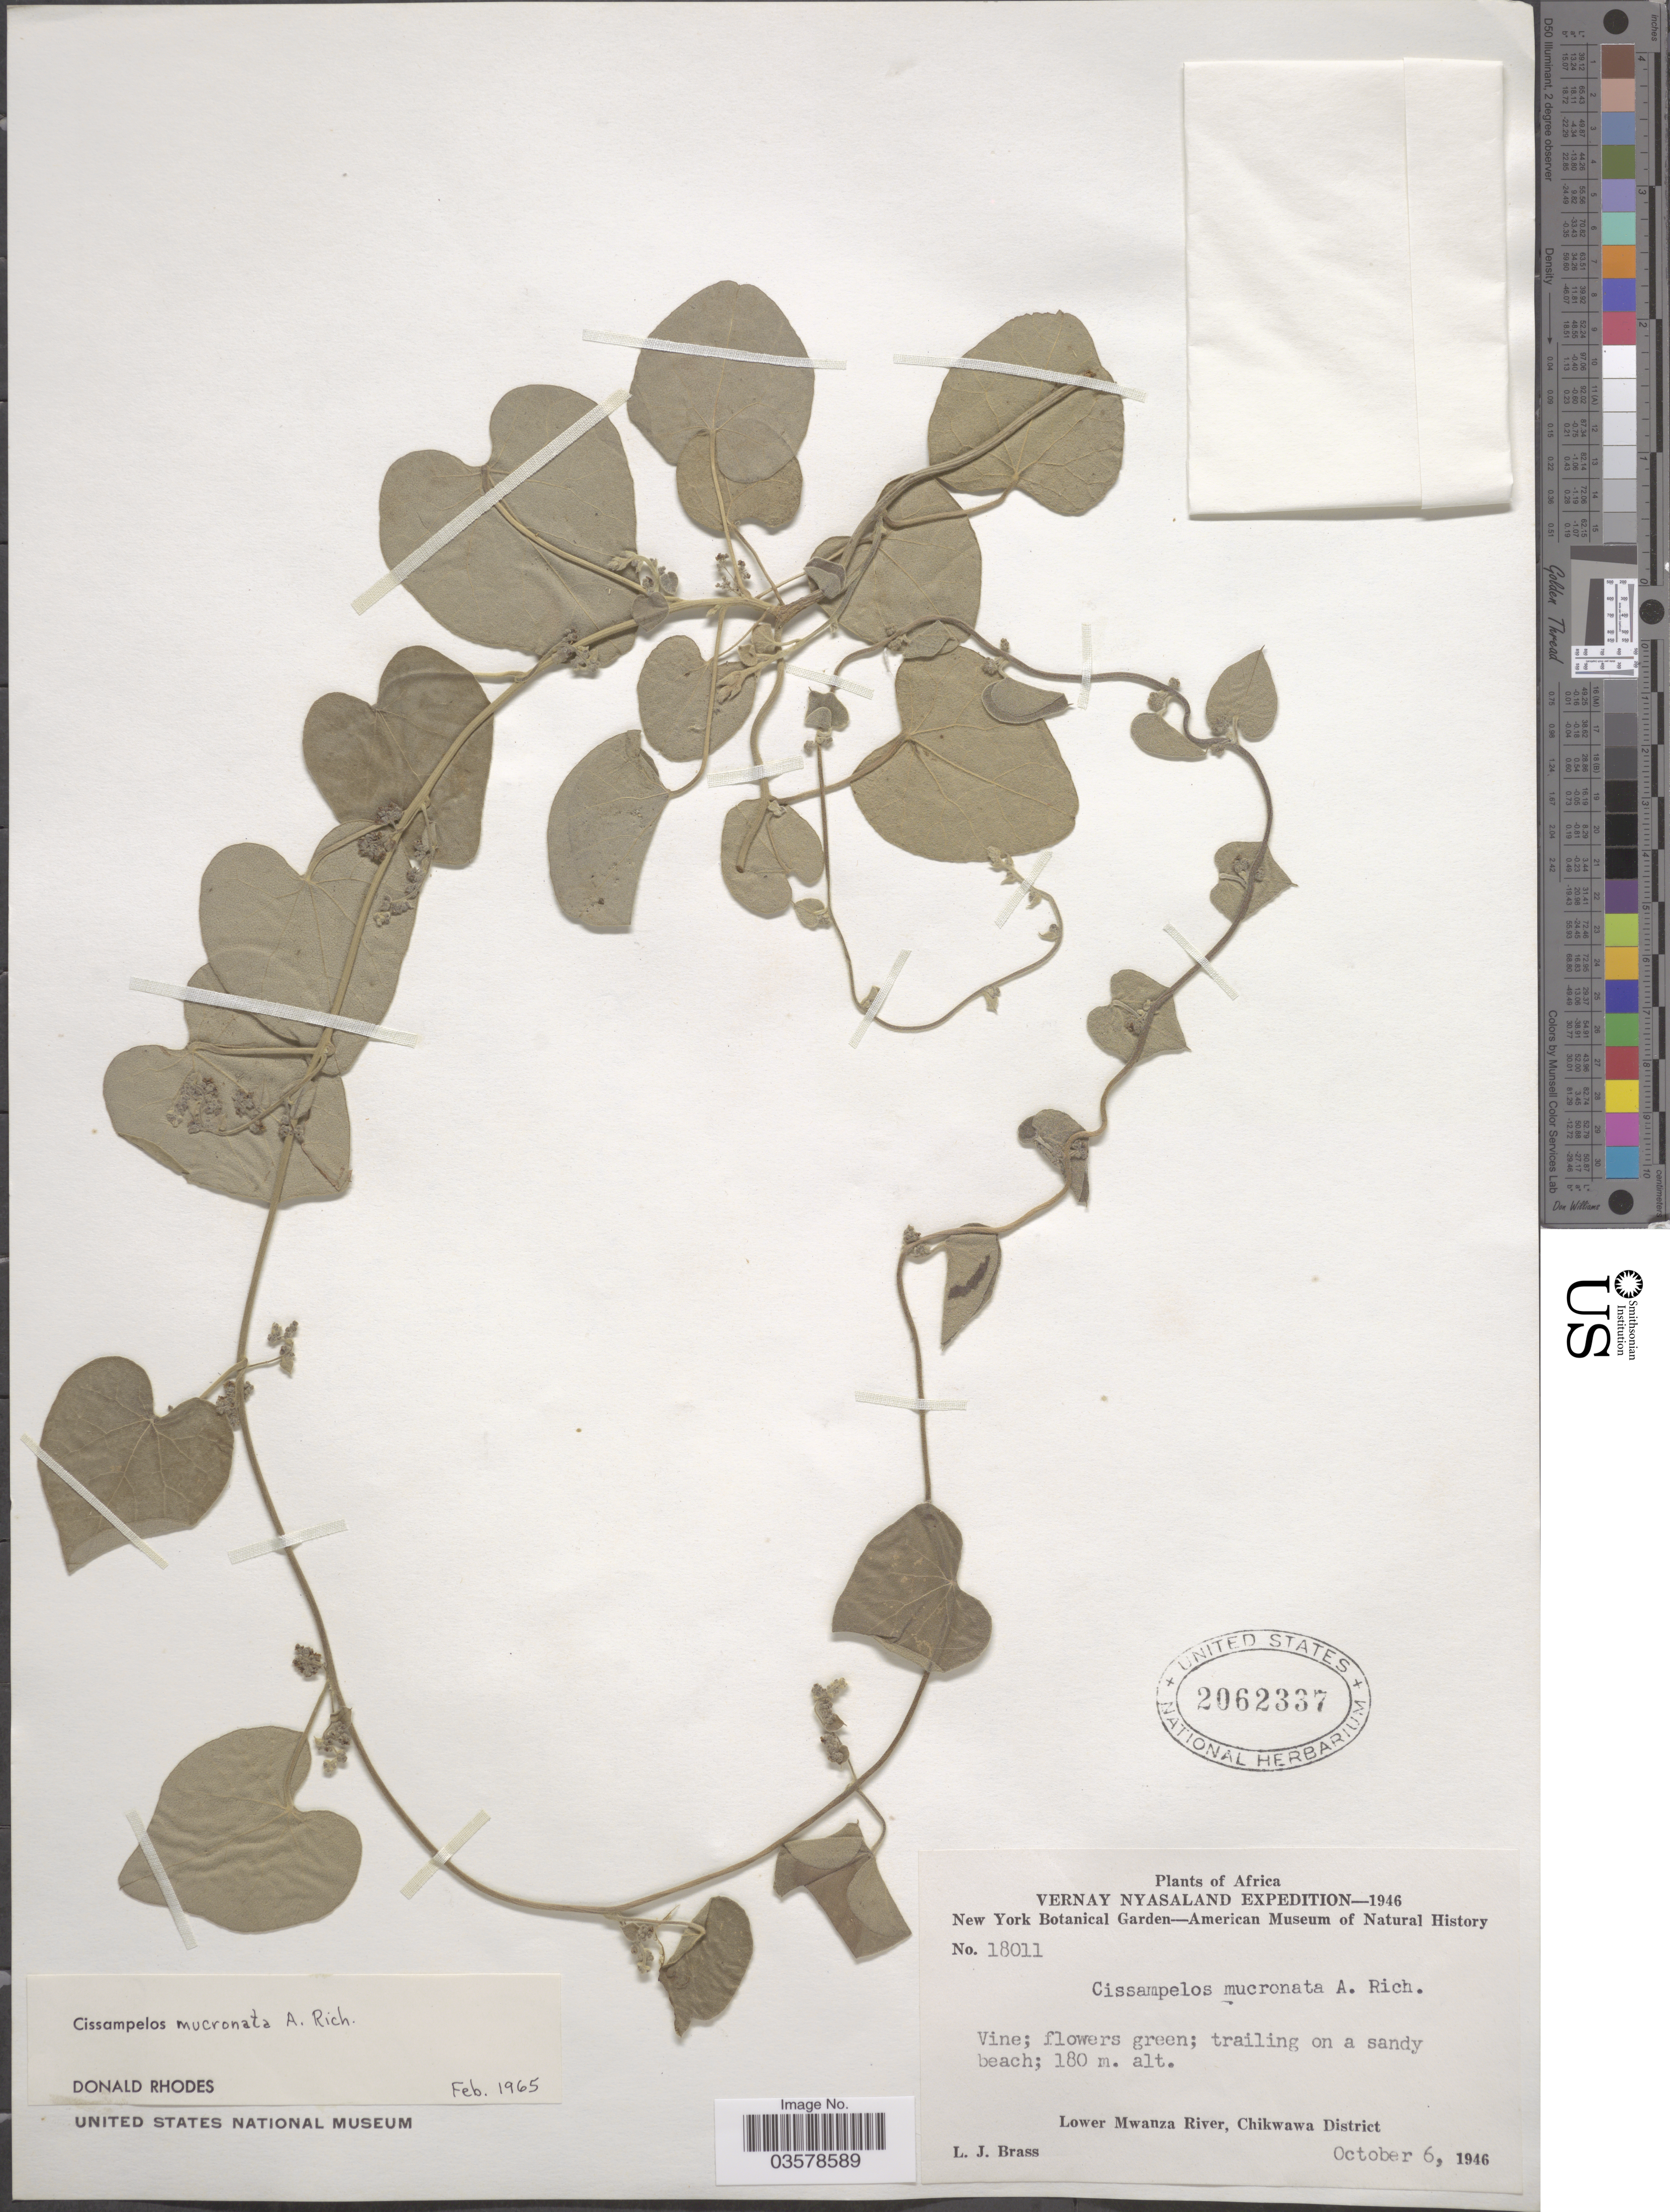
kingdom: Plantae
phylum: Tracheophyta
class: Magnoliopsida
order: Ranunculales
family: Menispermaceae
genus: Cissampelos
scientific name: Cissampelos mucronata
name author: A. Rich.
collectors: L. J. Brass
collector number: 18011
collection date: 1946-10-06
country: Malawi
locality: Nyasaland. Lower Mwanza River, Chikwawa District.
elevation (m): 180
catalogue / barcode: US 2062337